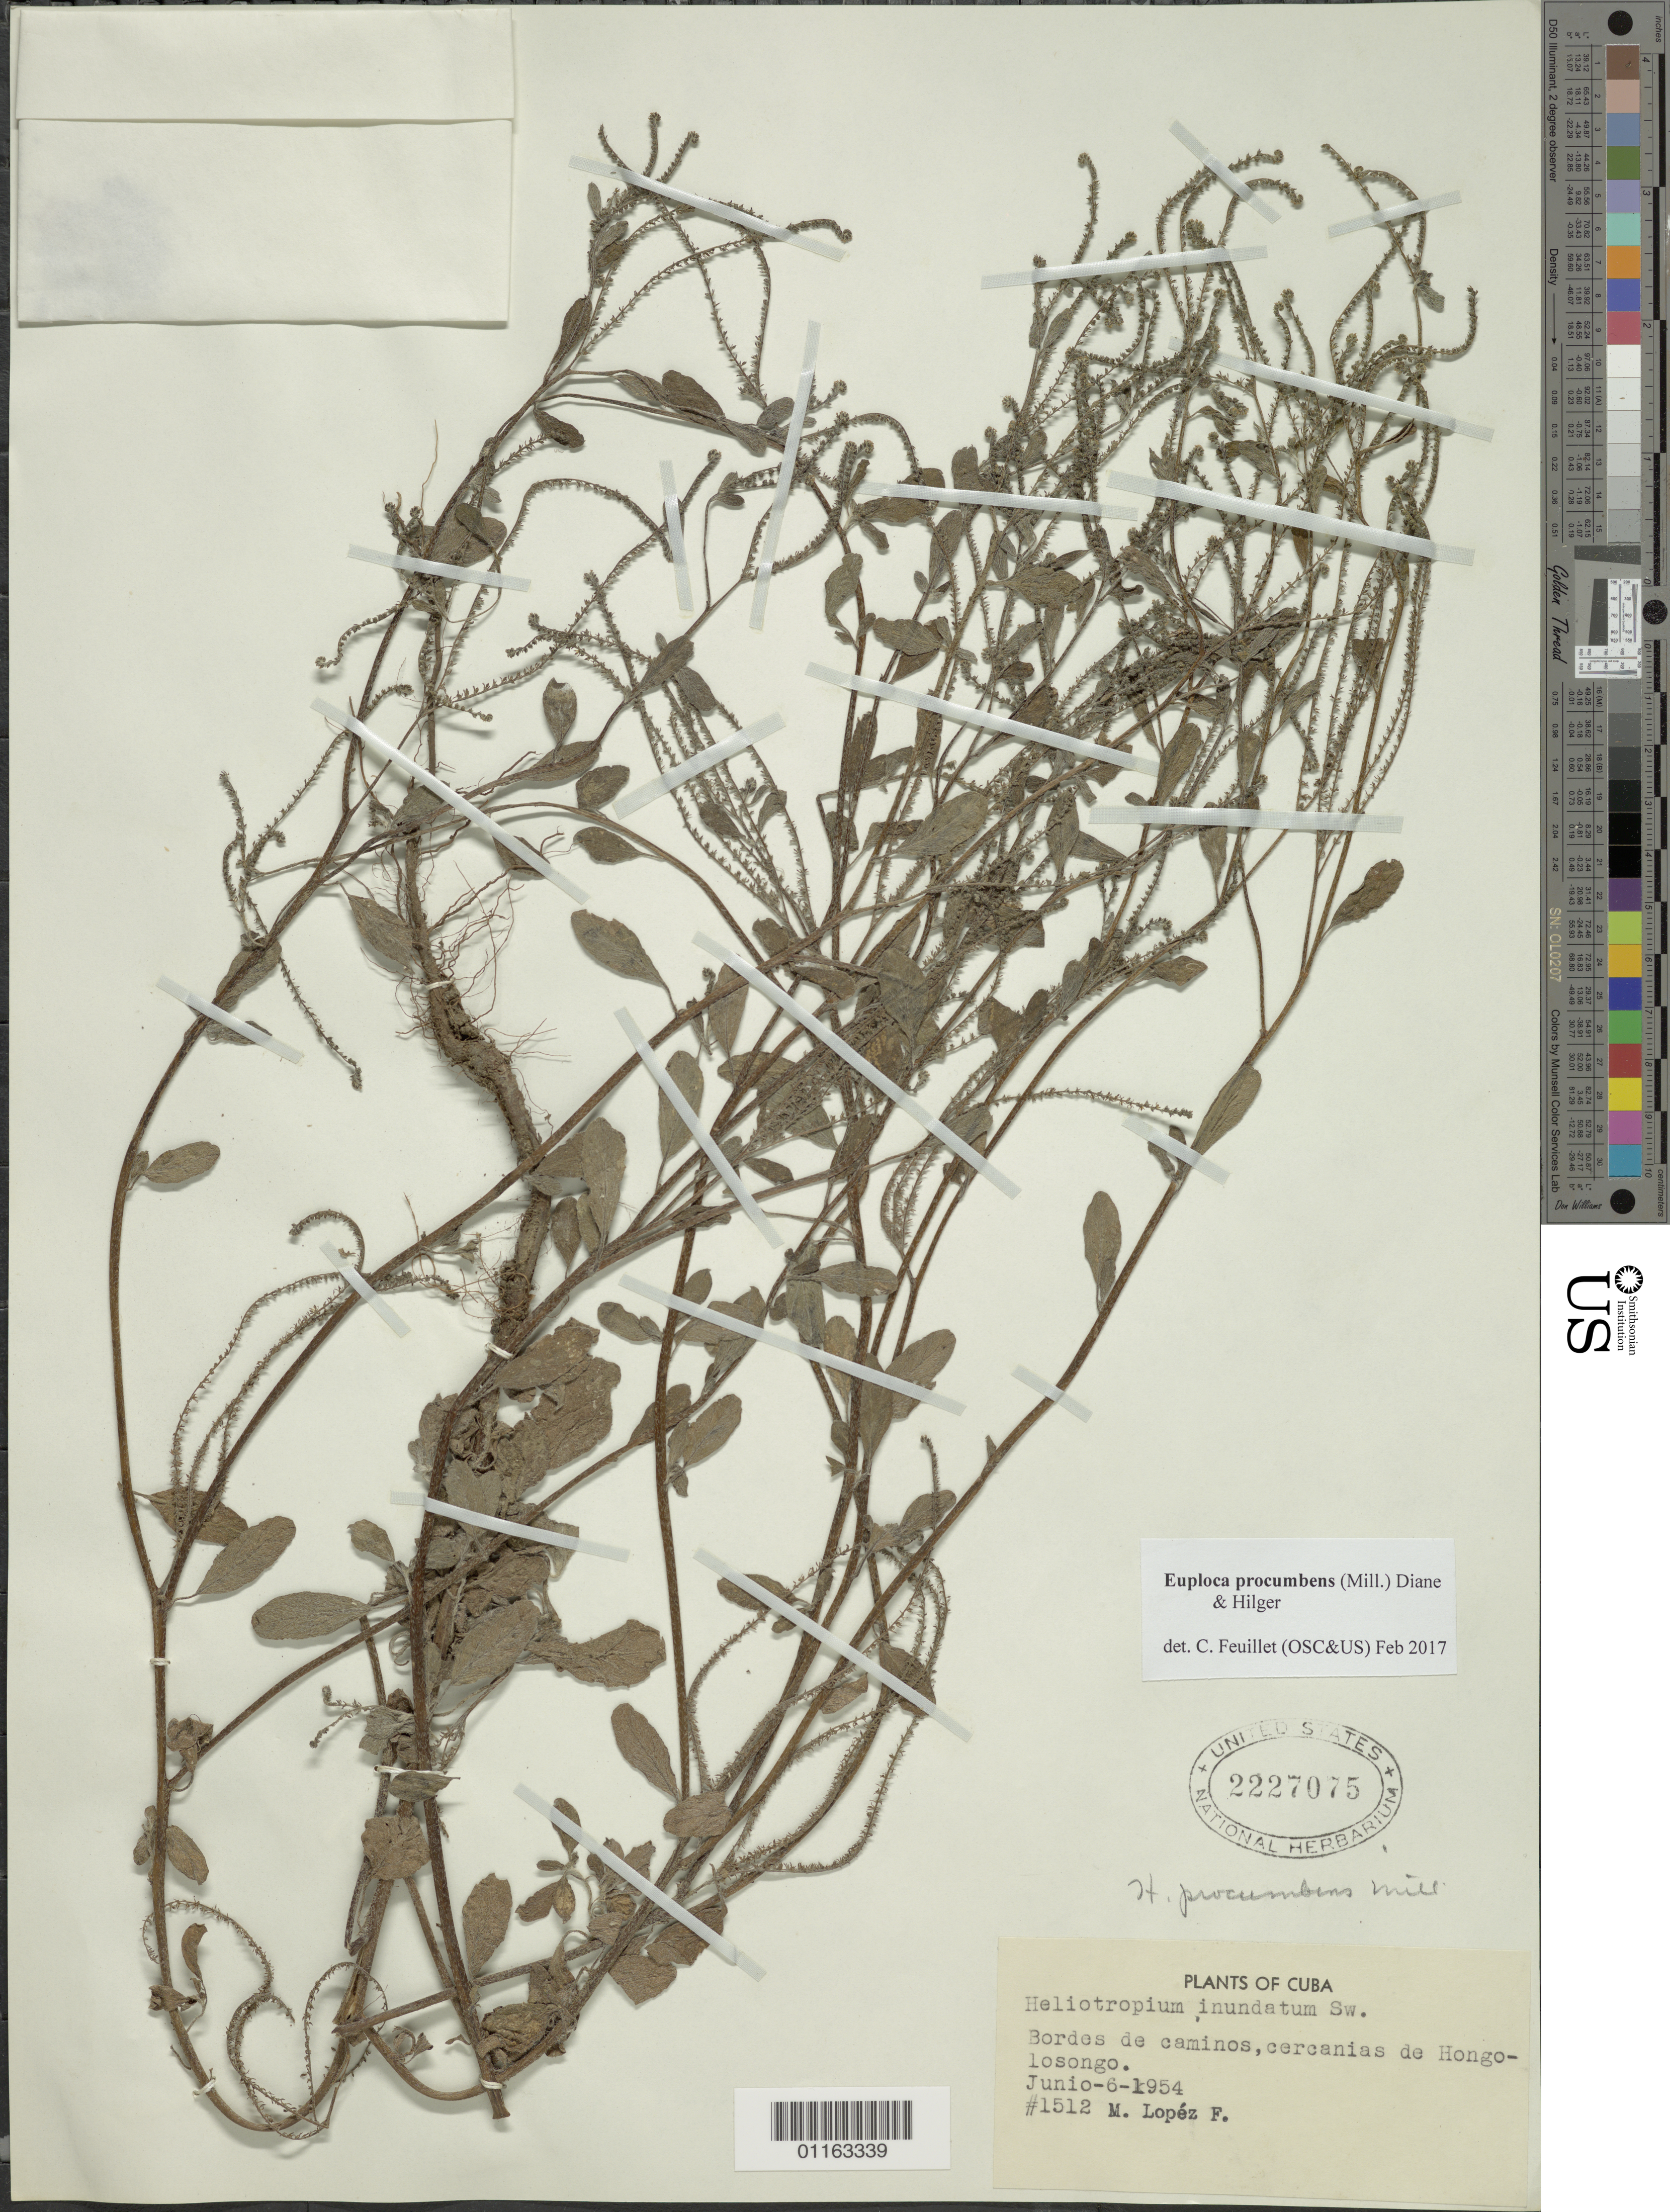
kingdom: Plantae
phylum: Tracheophyta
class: Magnoliopsida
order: Boraginales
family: Heliotropiaceae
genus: Euploca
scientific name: Euploca procumbens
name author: (Mill.) Diane & Hilger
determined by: Feuillet, C.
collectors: M. López Figueiras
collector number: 1512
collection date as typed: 06 Jun 1954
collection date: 1954-06-06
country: Cuba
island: Cuba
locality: Cercanias de Hongo-losongo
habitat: Bordes de caminos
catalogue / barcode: US 2227075